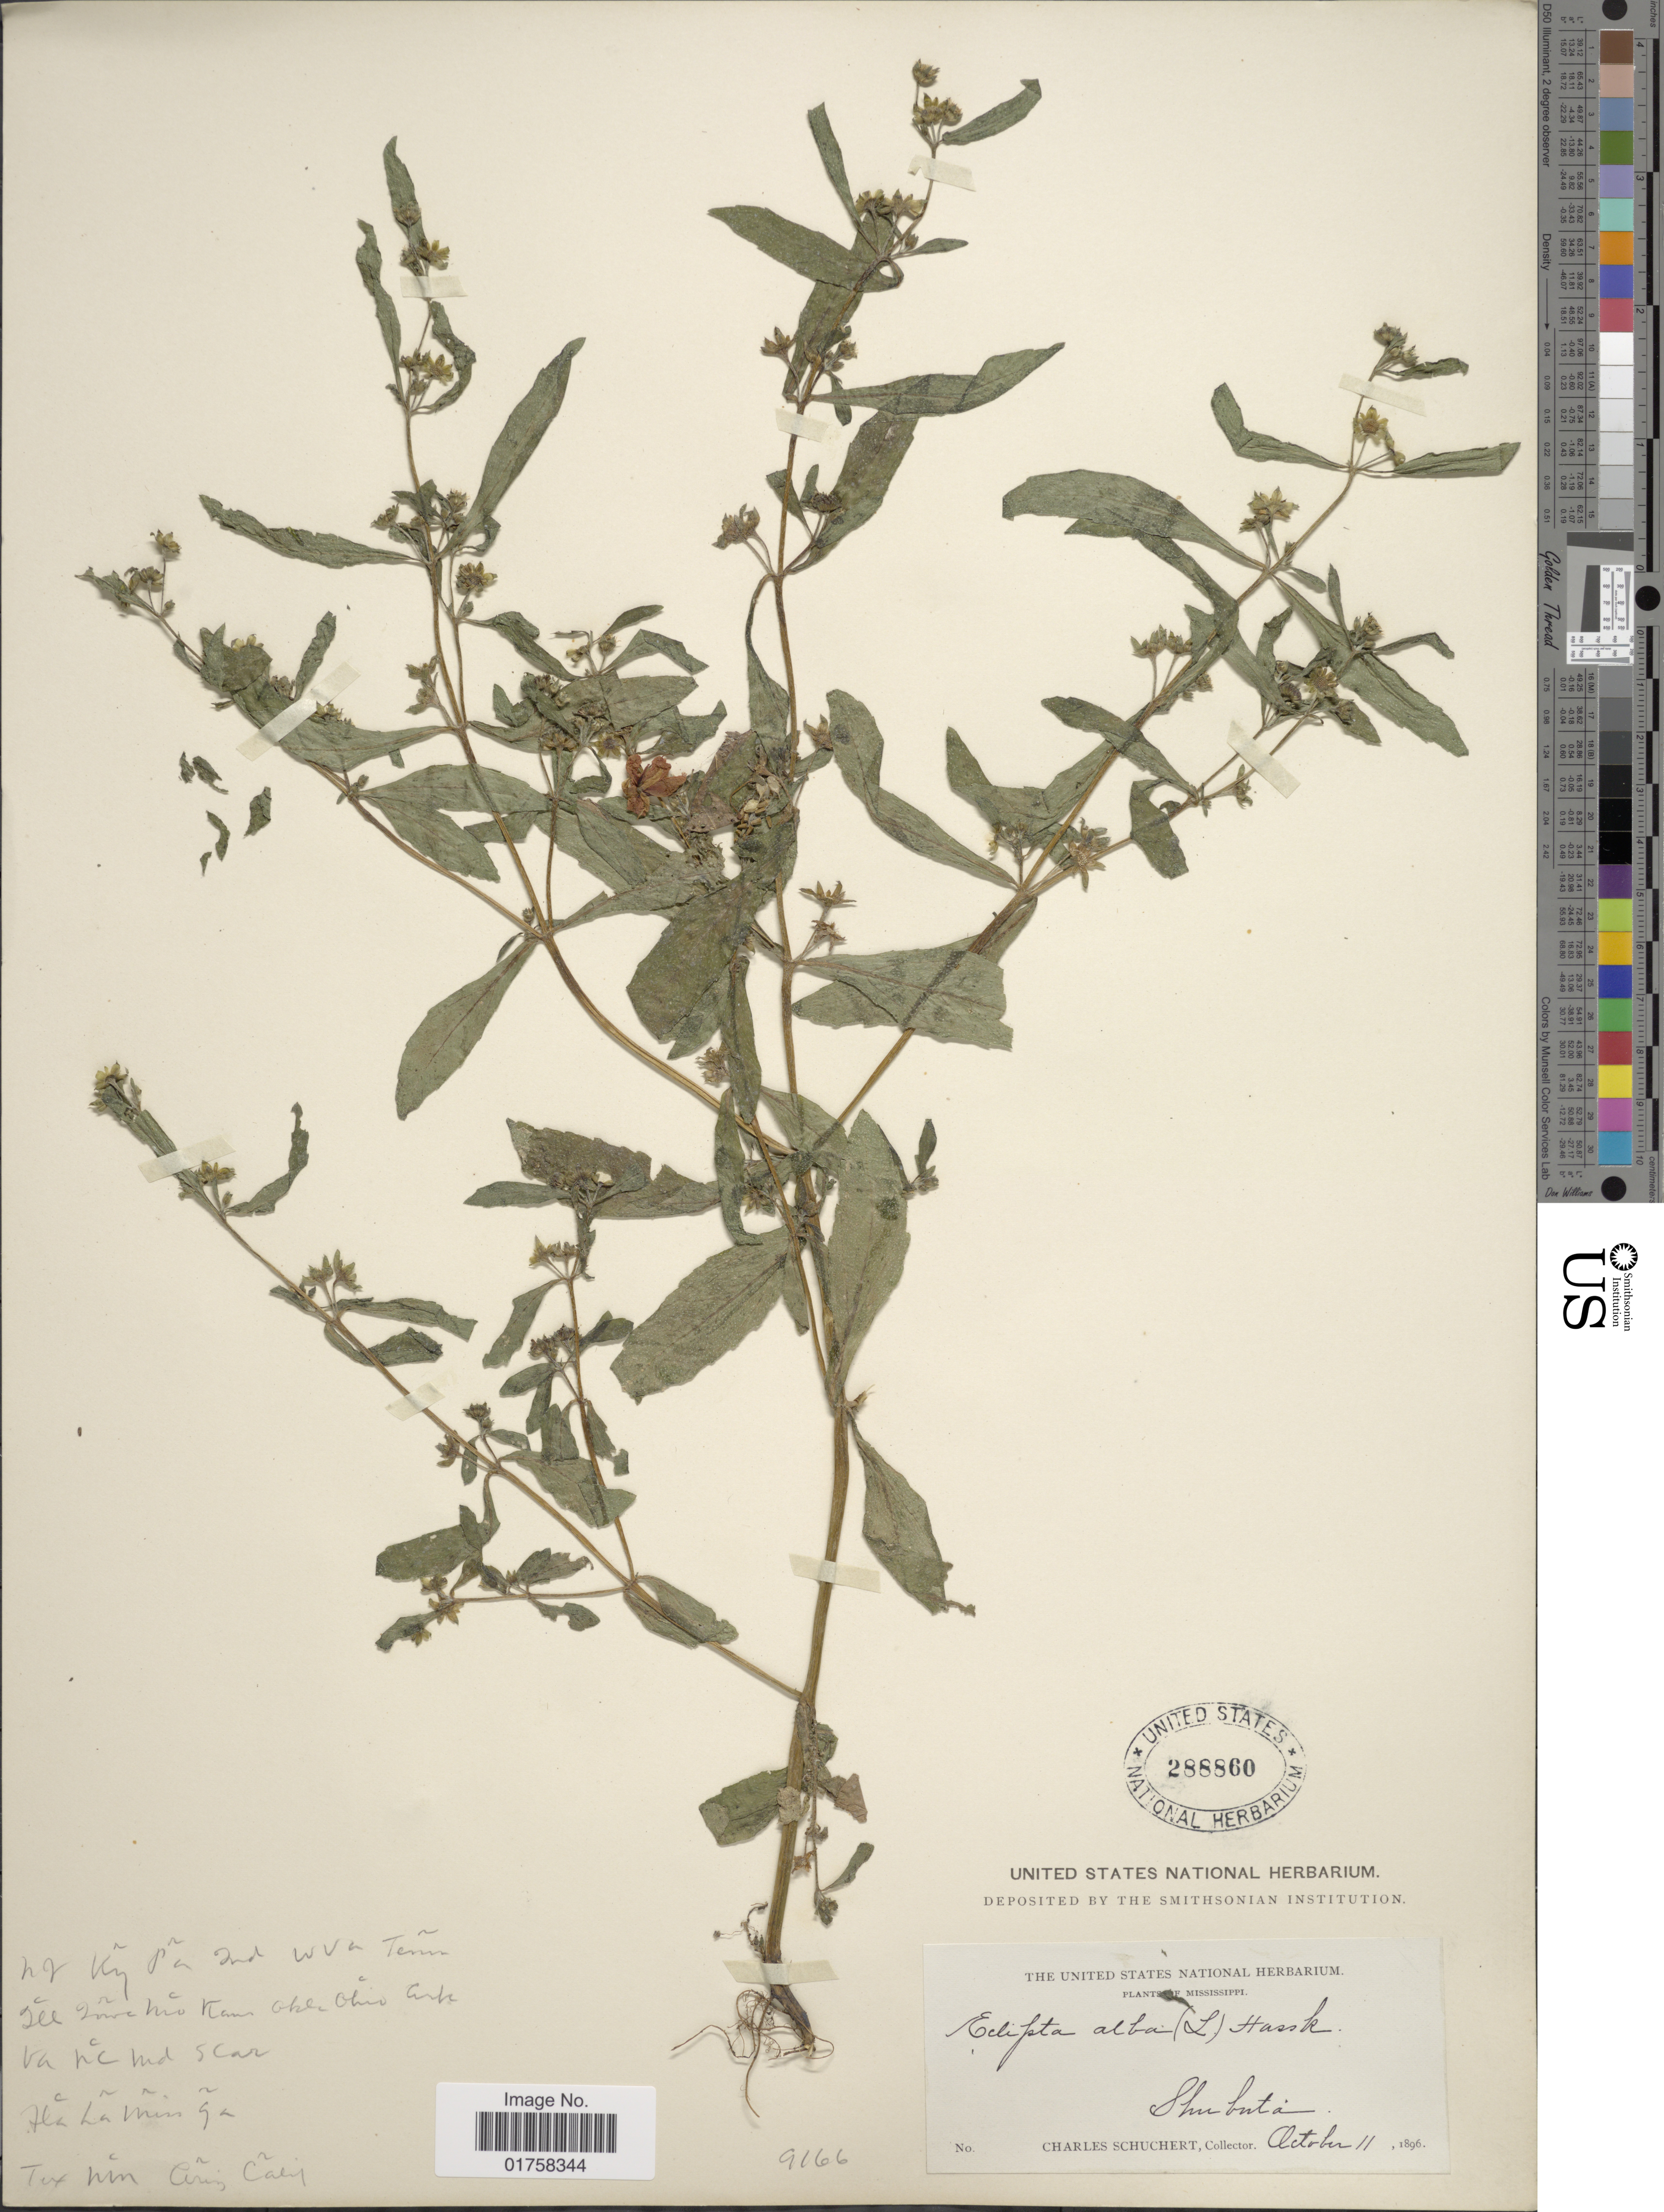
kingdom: Plantae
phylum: Tracheophyta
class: Magnoliopsida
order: Asterales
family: Asteraceae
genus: Eclipta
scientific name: Eclipta alba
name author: (L.) Hassk.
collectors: C. Schuchert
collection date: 1896-10-11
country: United States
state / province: Mississippi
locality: Shubuta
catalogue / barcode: US 288860